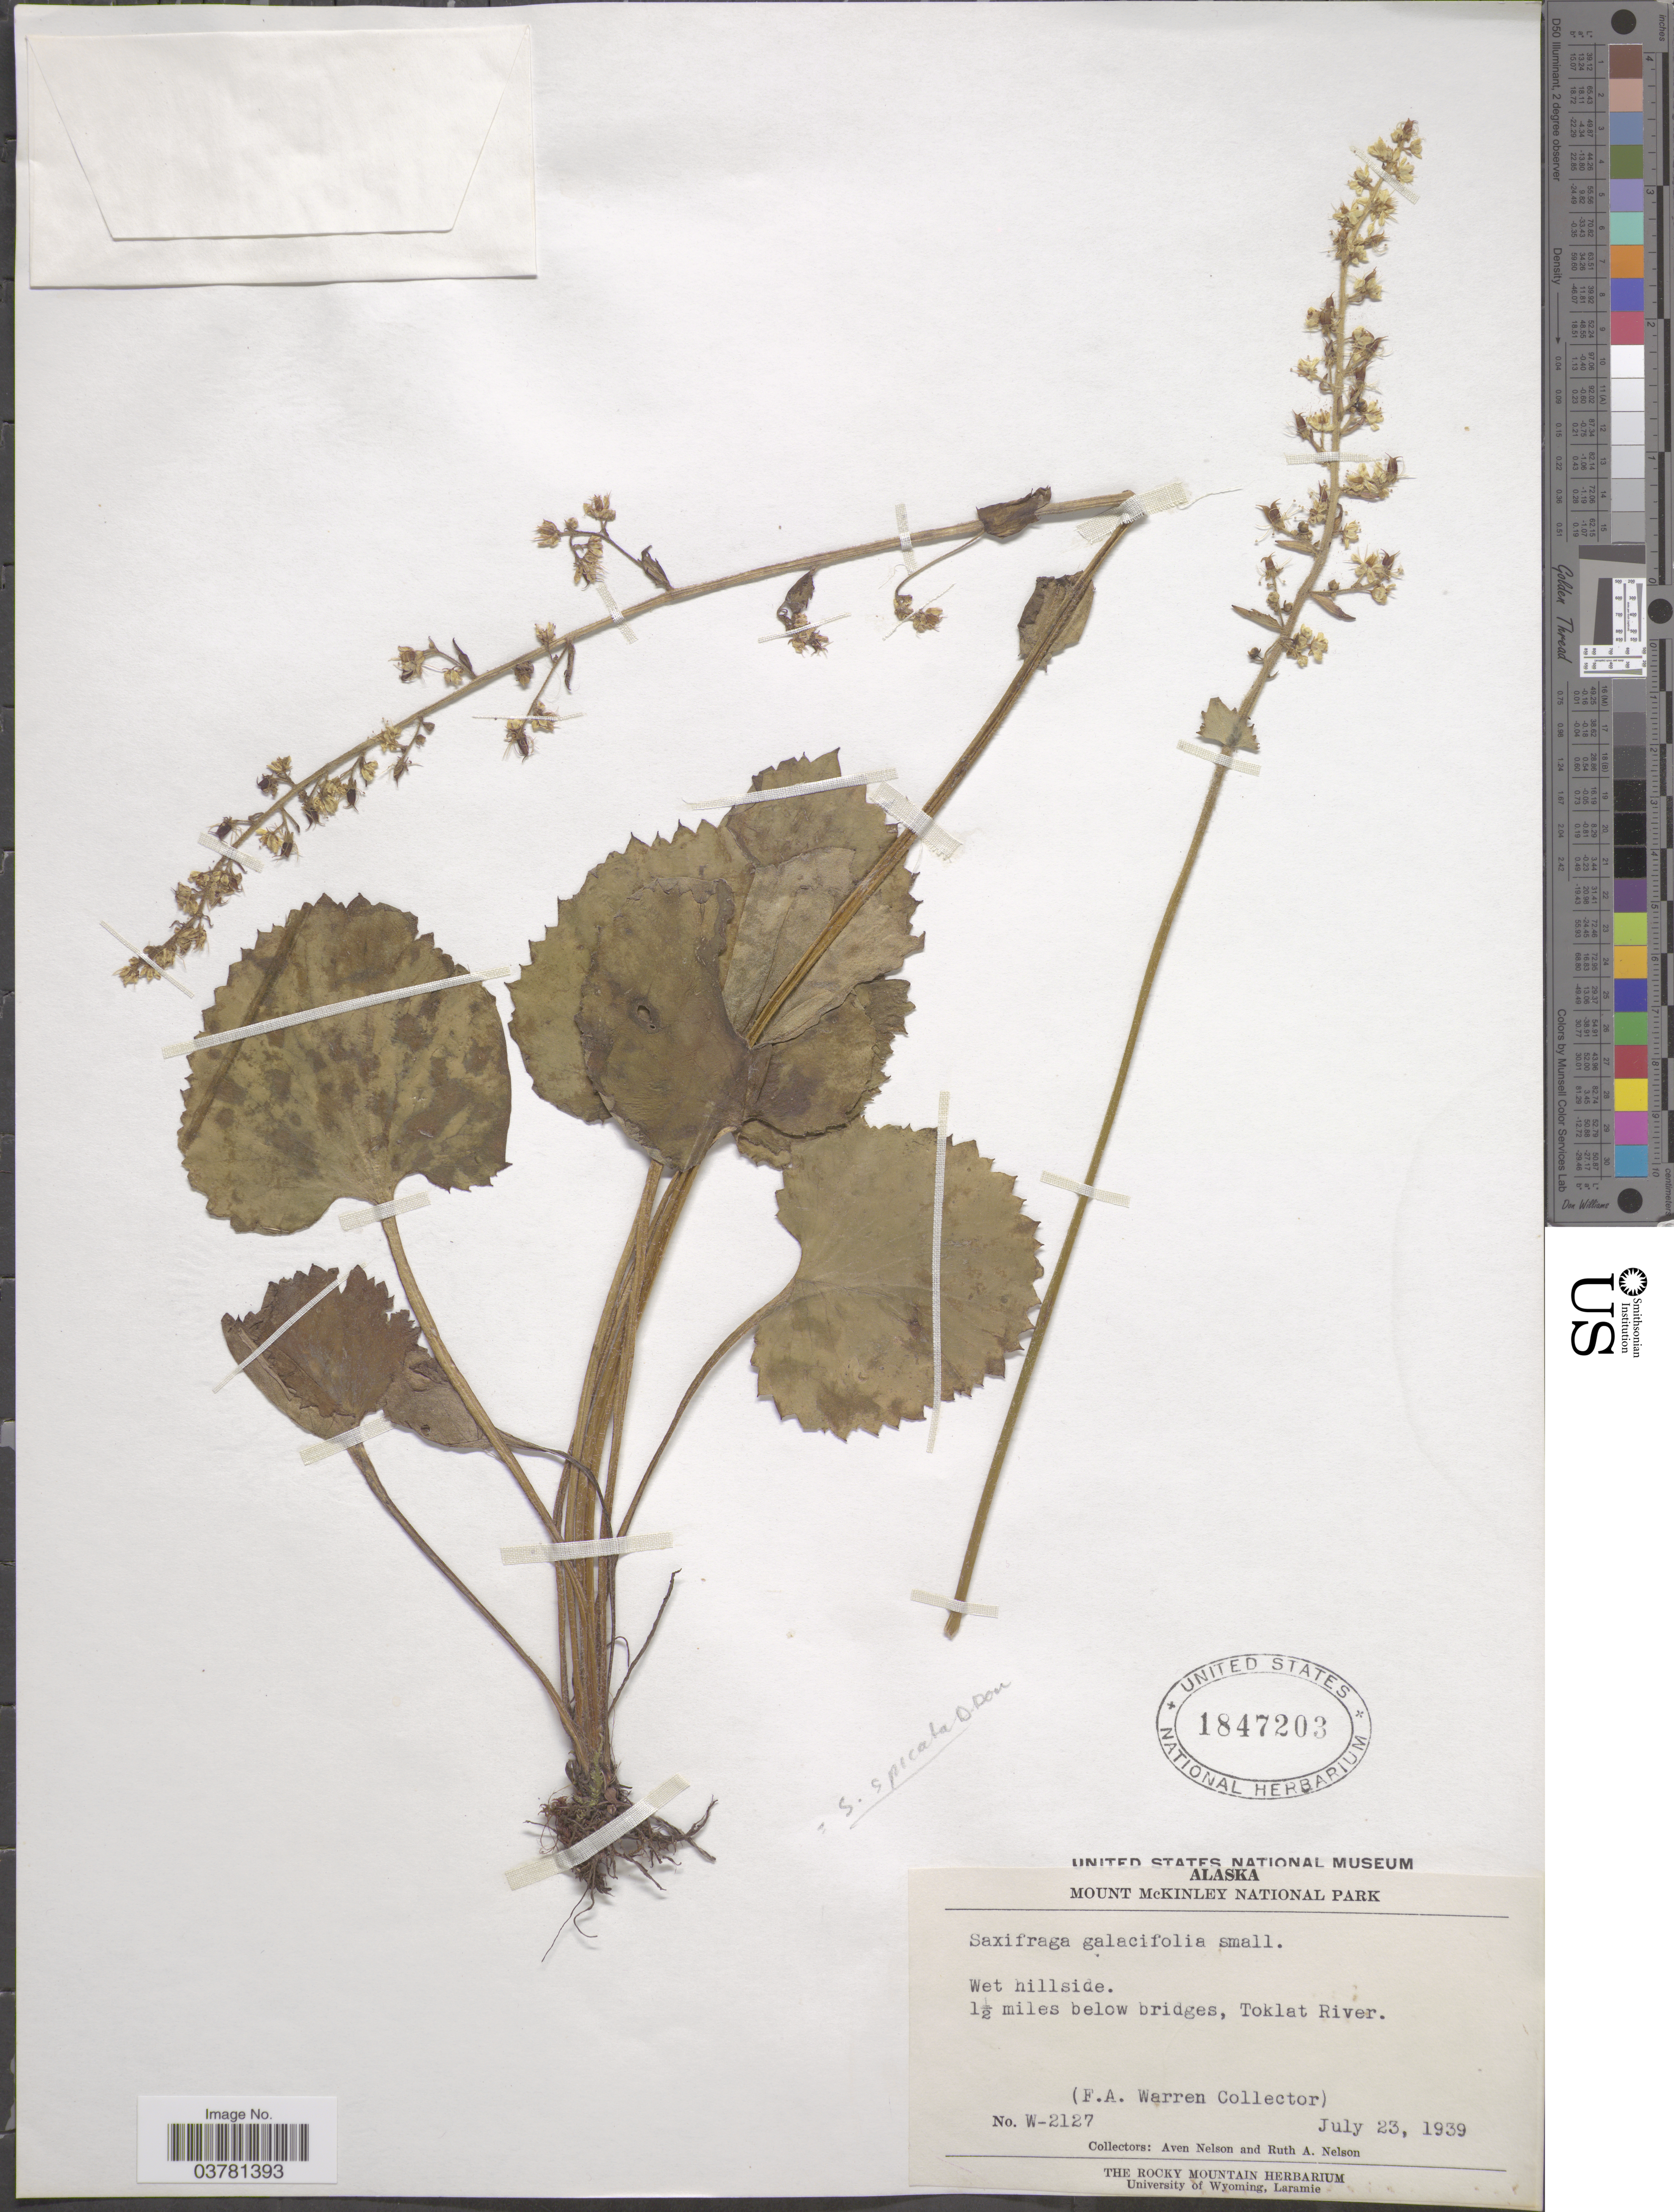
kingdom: Plantae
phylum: Tracheophyta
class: Magnoliopsida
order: Saxifragales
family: Saxifragaceae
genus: Micranthes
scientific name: Micranthes spicata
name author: (D. Don) Small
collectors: F. Warren, A. Nelson & R. A. Nelson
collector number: W-2127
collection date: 1939-07-23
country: United States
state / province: Alaska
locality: Mount McKinley National Park. Wet hillside. 1½ miles below bridges, Toklat River.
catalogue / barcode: US 1847203